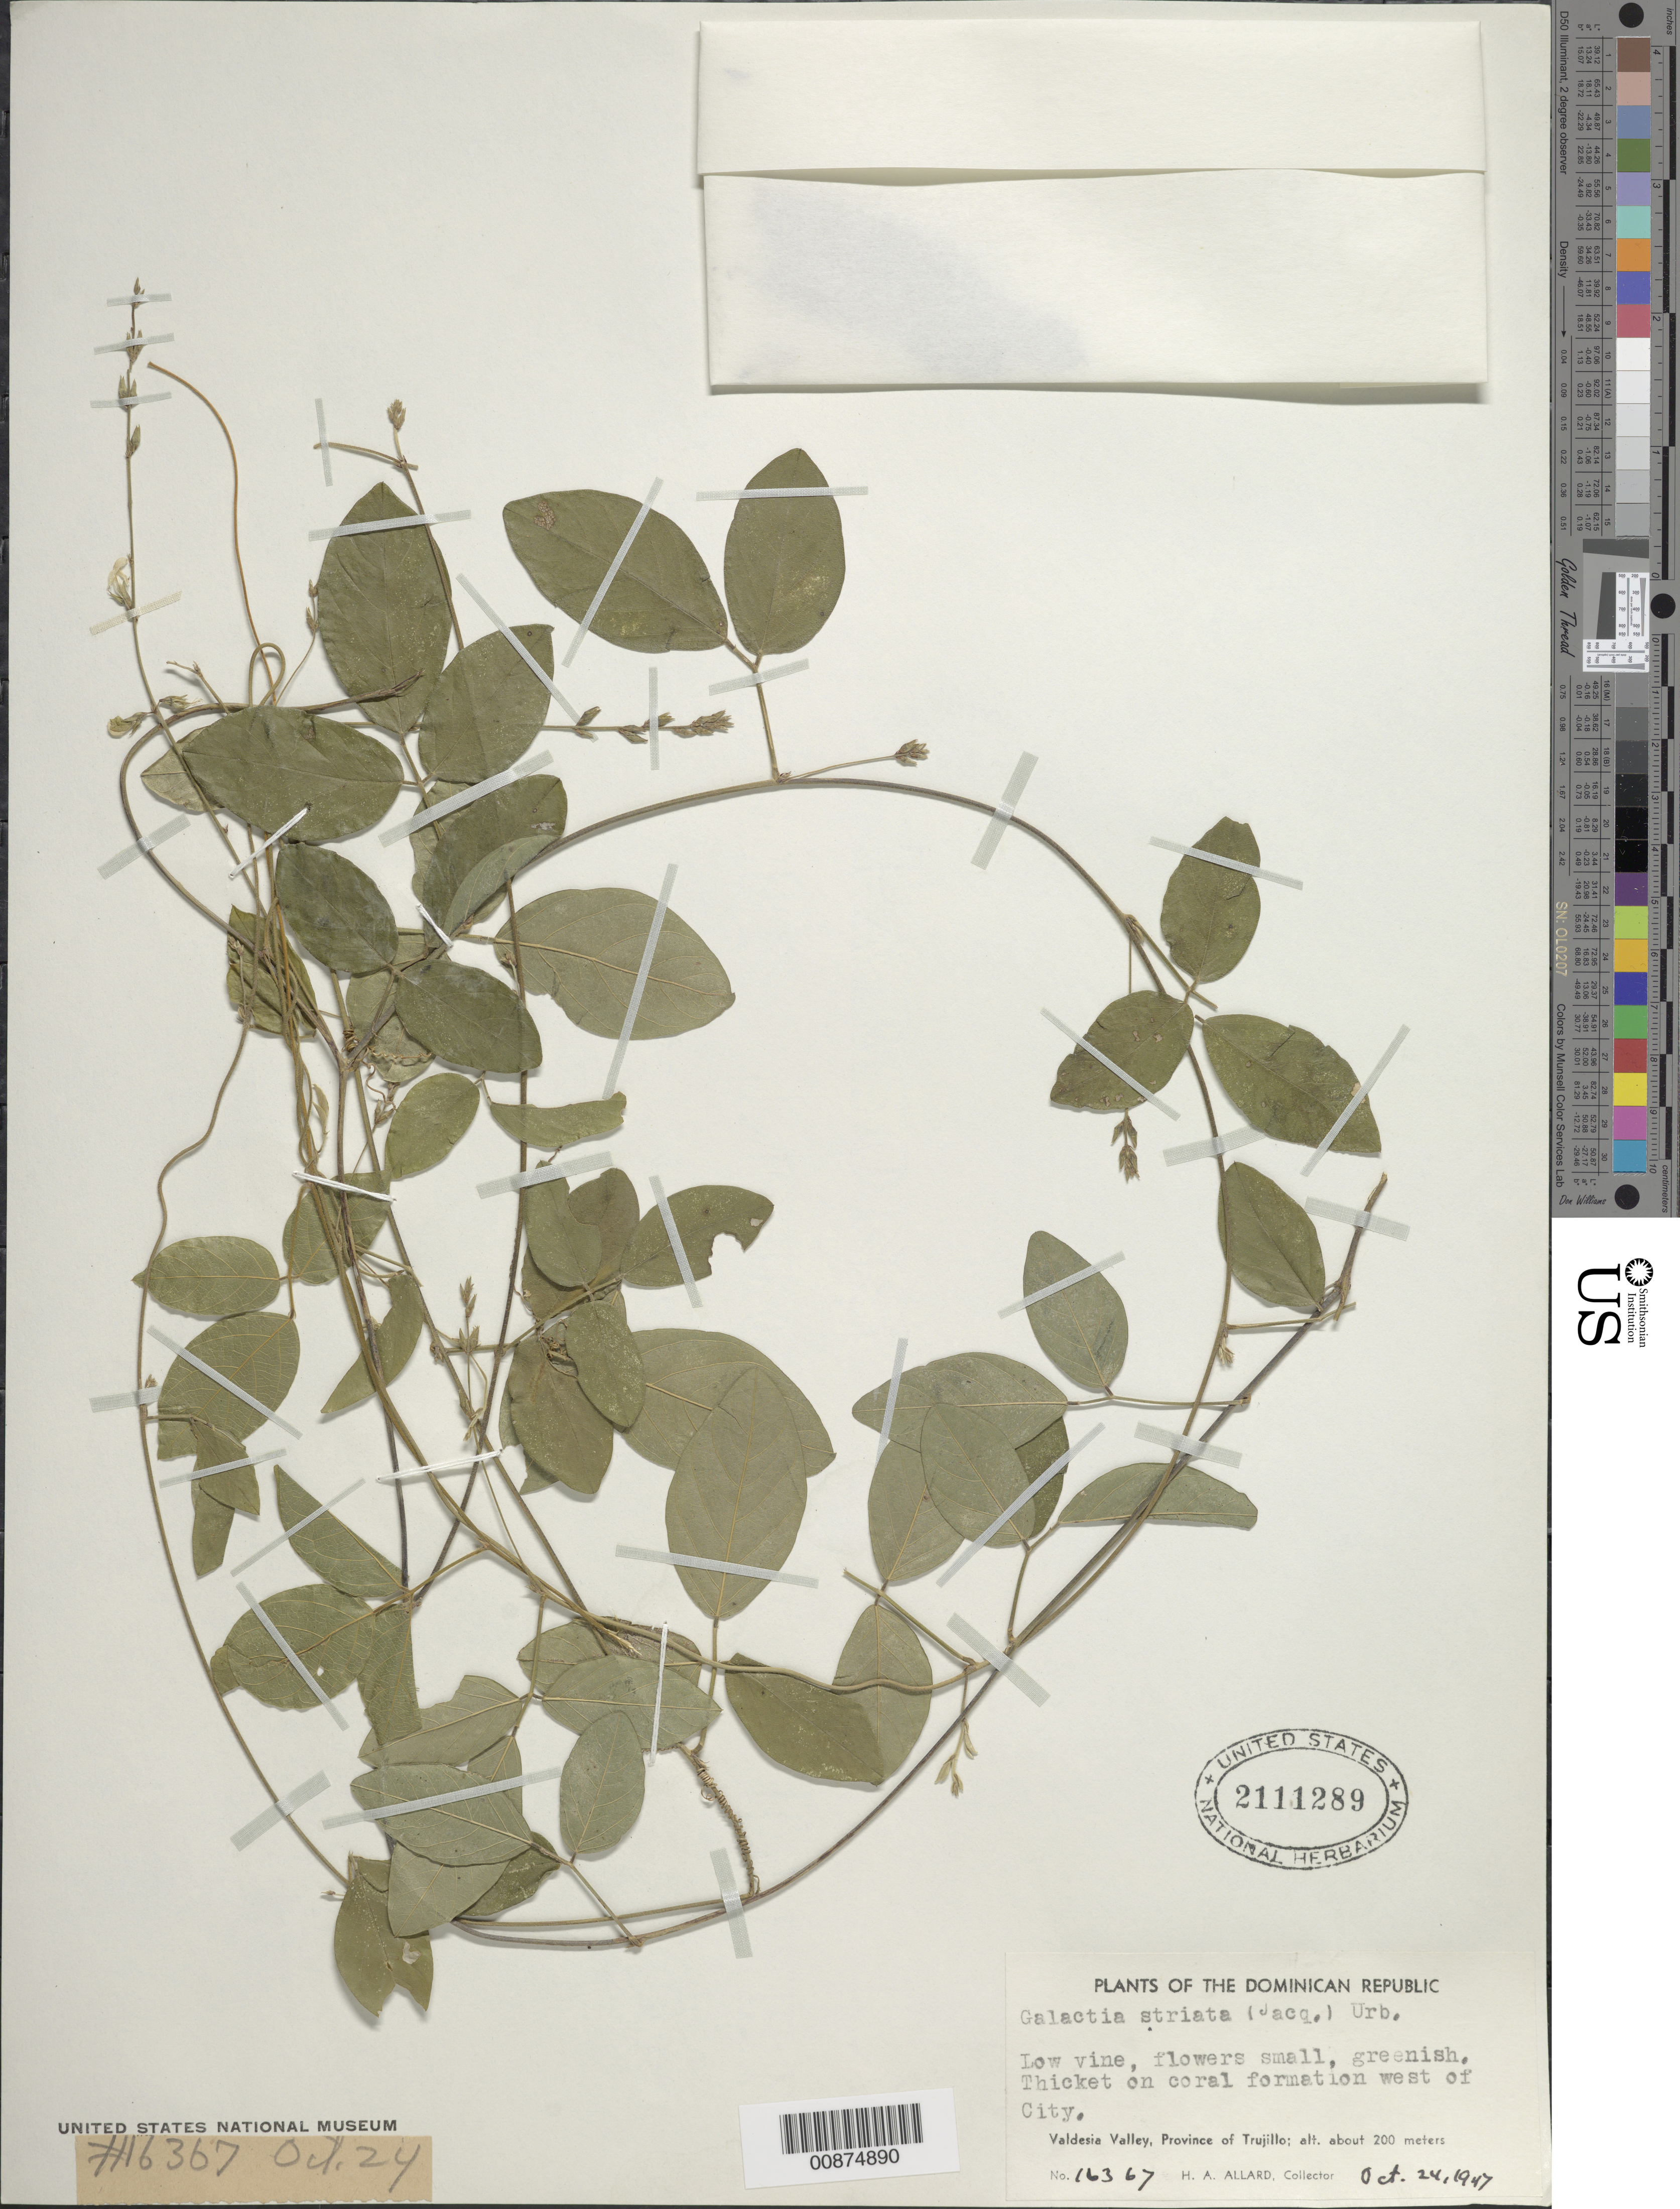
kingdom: Plantae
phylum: Tracheophyta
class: Magnoliopsida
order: Fabales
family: Fabaceae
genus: Galactia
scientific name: Galactia striata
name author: (Jacq.) Urb.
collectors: H. A. Allard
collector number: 16367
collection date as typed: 24 Oct 1947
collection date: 1947-10-24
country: Dominican Republic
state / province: San Cristobal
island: Hispaniola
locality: Valdesia Valley, Province of Trujillo (obsolete). West of City.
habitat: Thicket on coral formation.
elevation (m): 200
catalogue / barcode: US 2111289